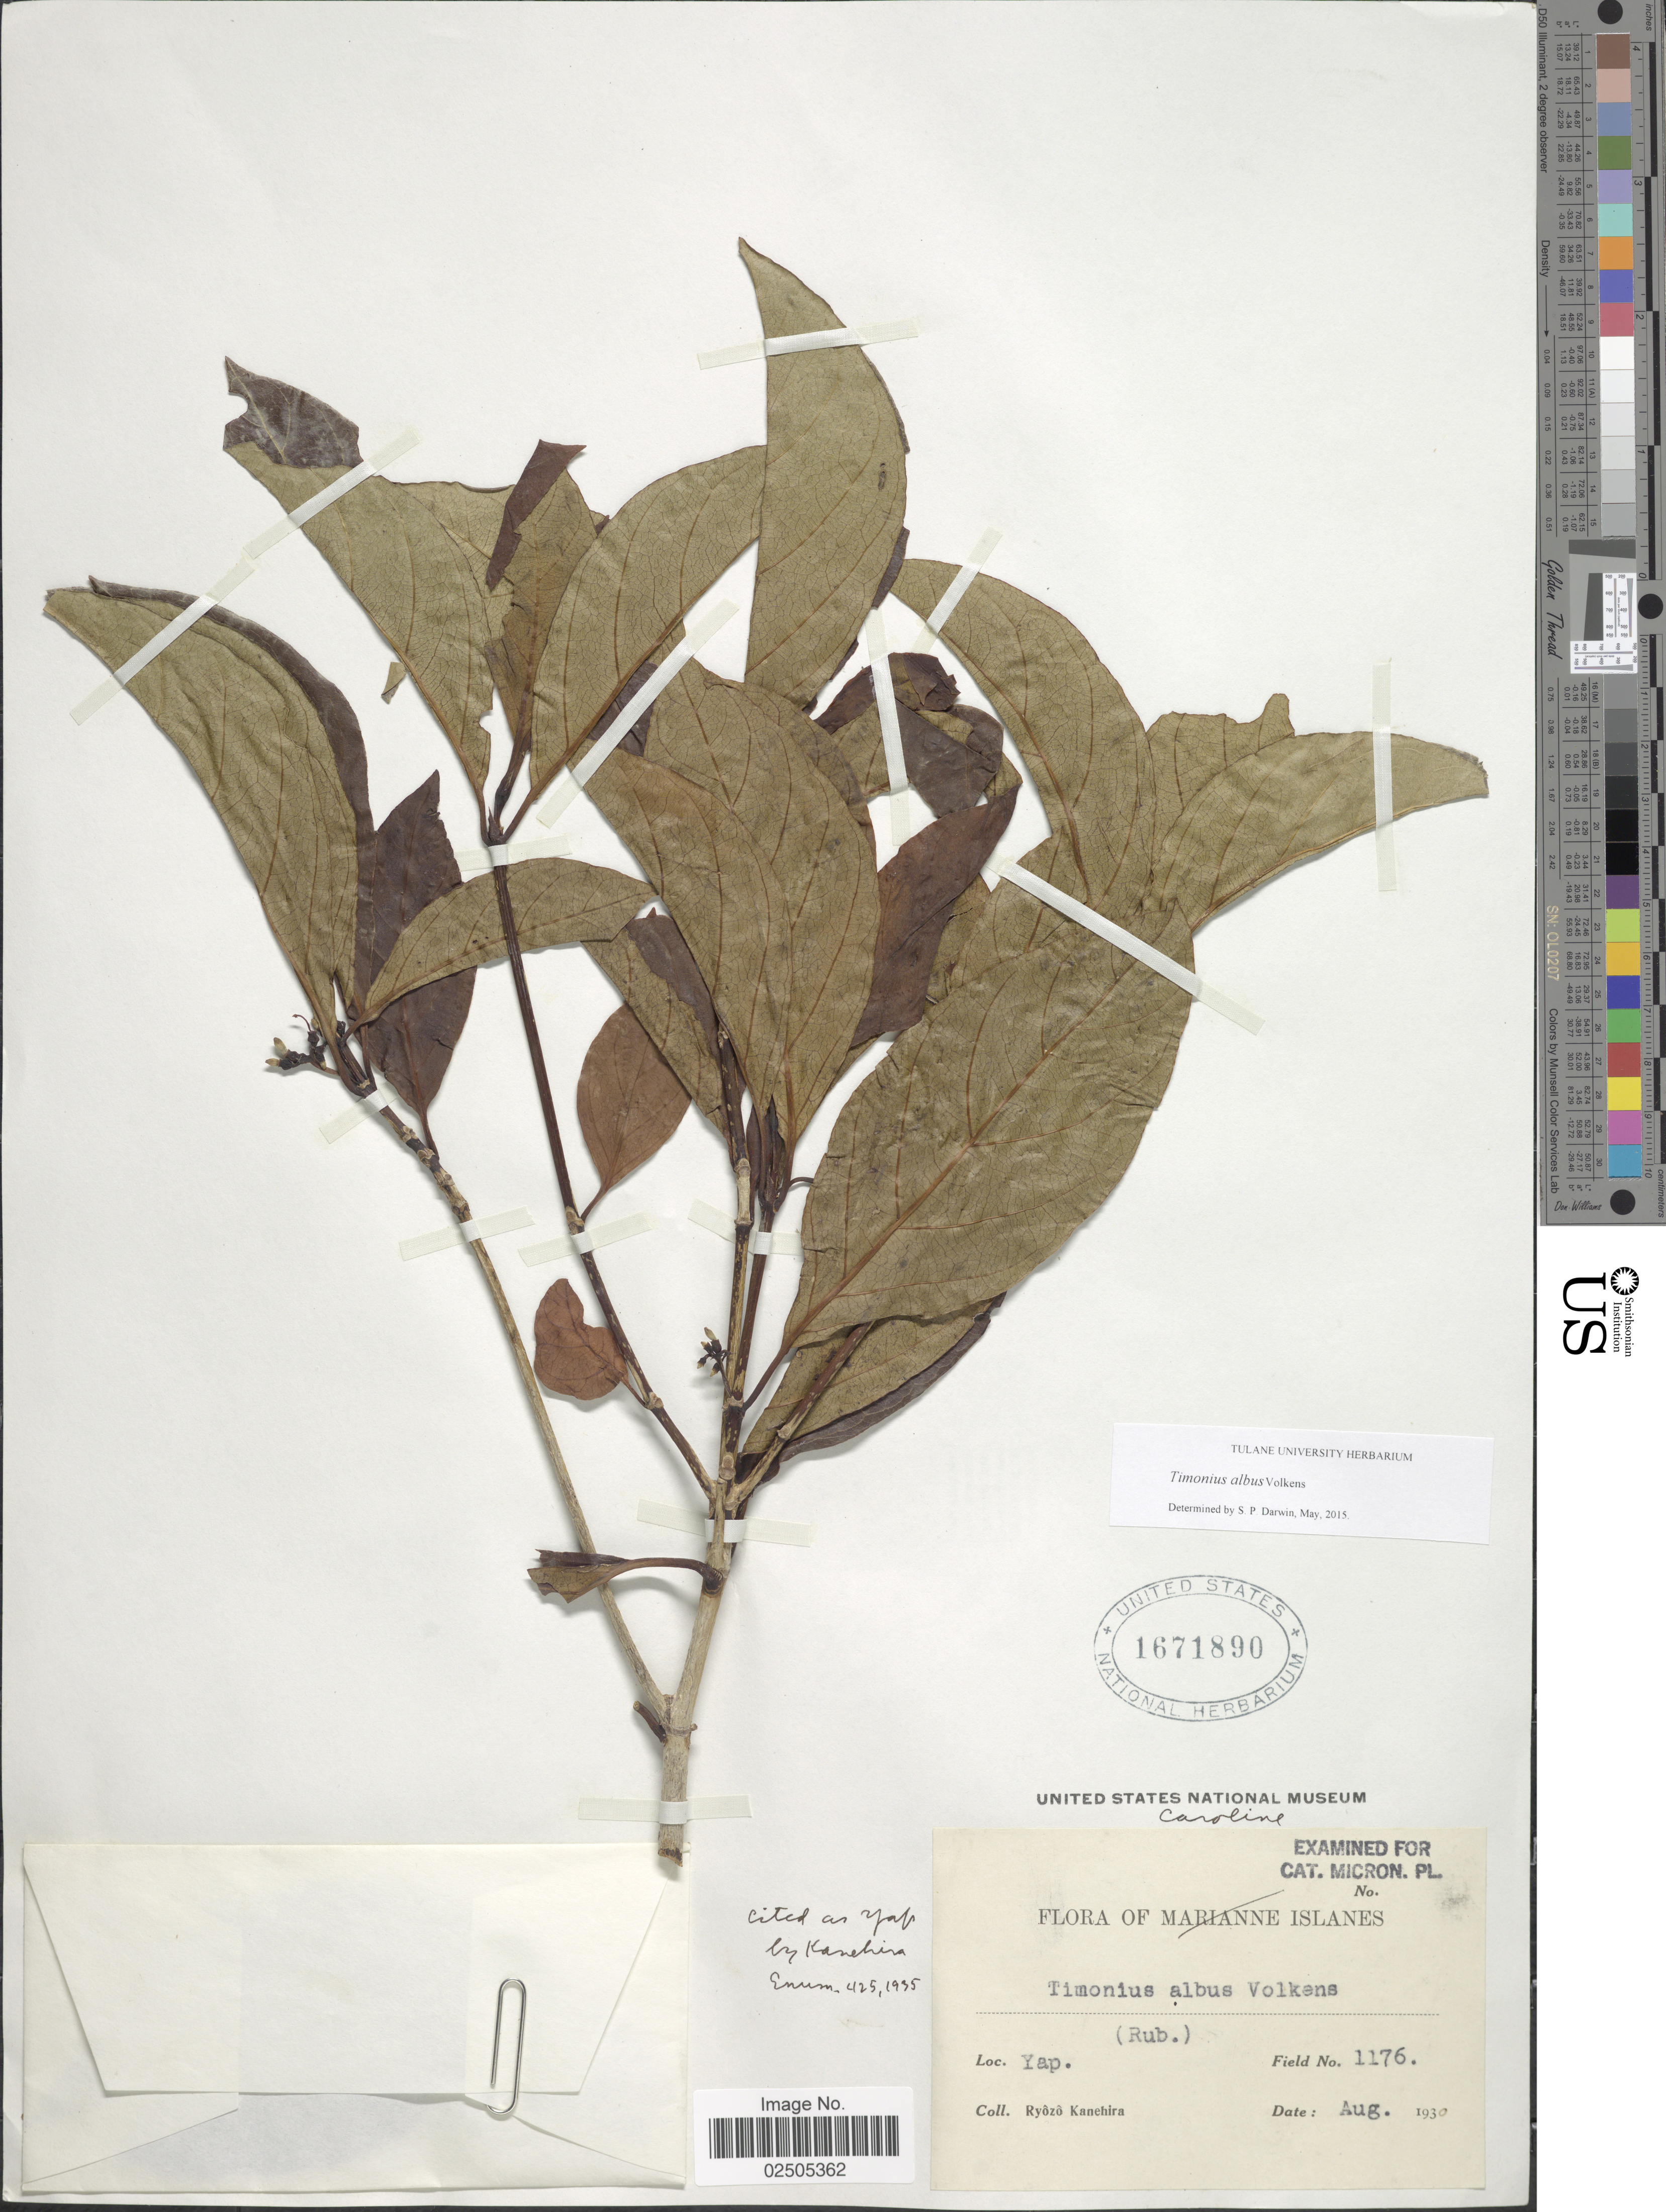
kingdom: Plantae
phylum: Tracheophyta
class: Magnoliopsida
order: Gentianales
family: Rubiaceae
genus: Timonius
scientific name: Timonius albus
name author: Volkens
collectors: R. Kanehira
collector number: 1176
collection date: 1930-08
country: Micronesia, Federated States of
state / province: Yap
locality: Caroline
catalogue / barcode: US 1671890